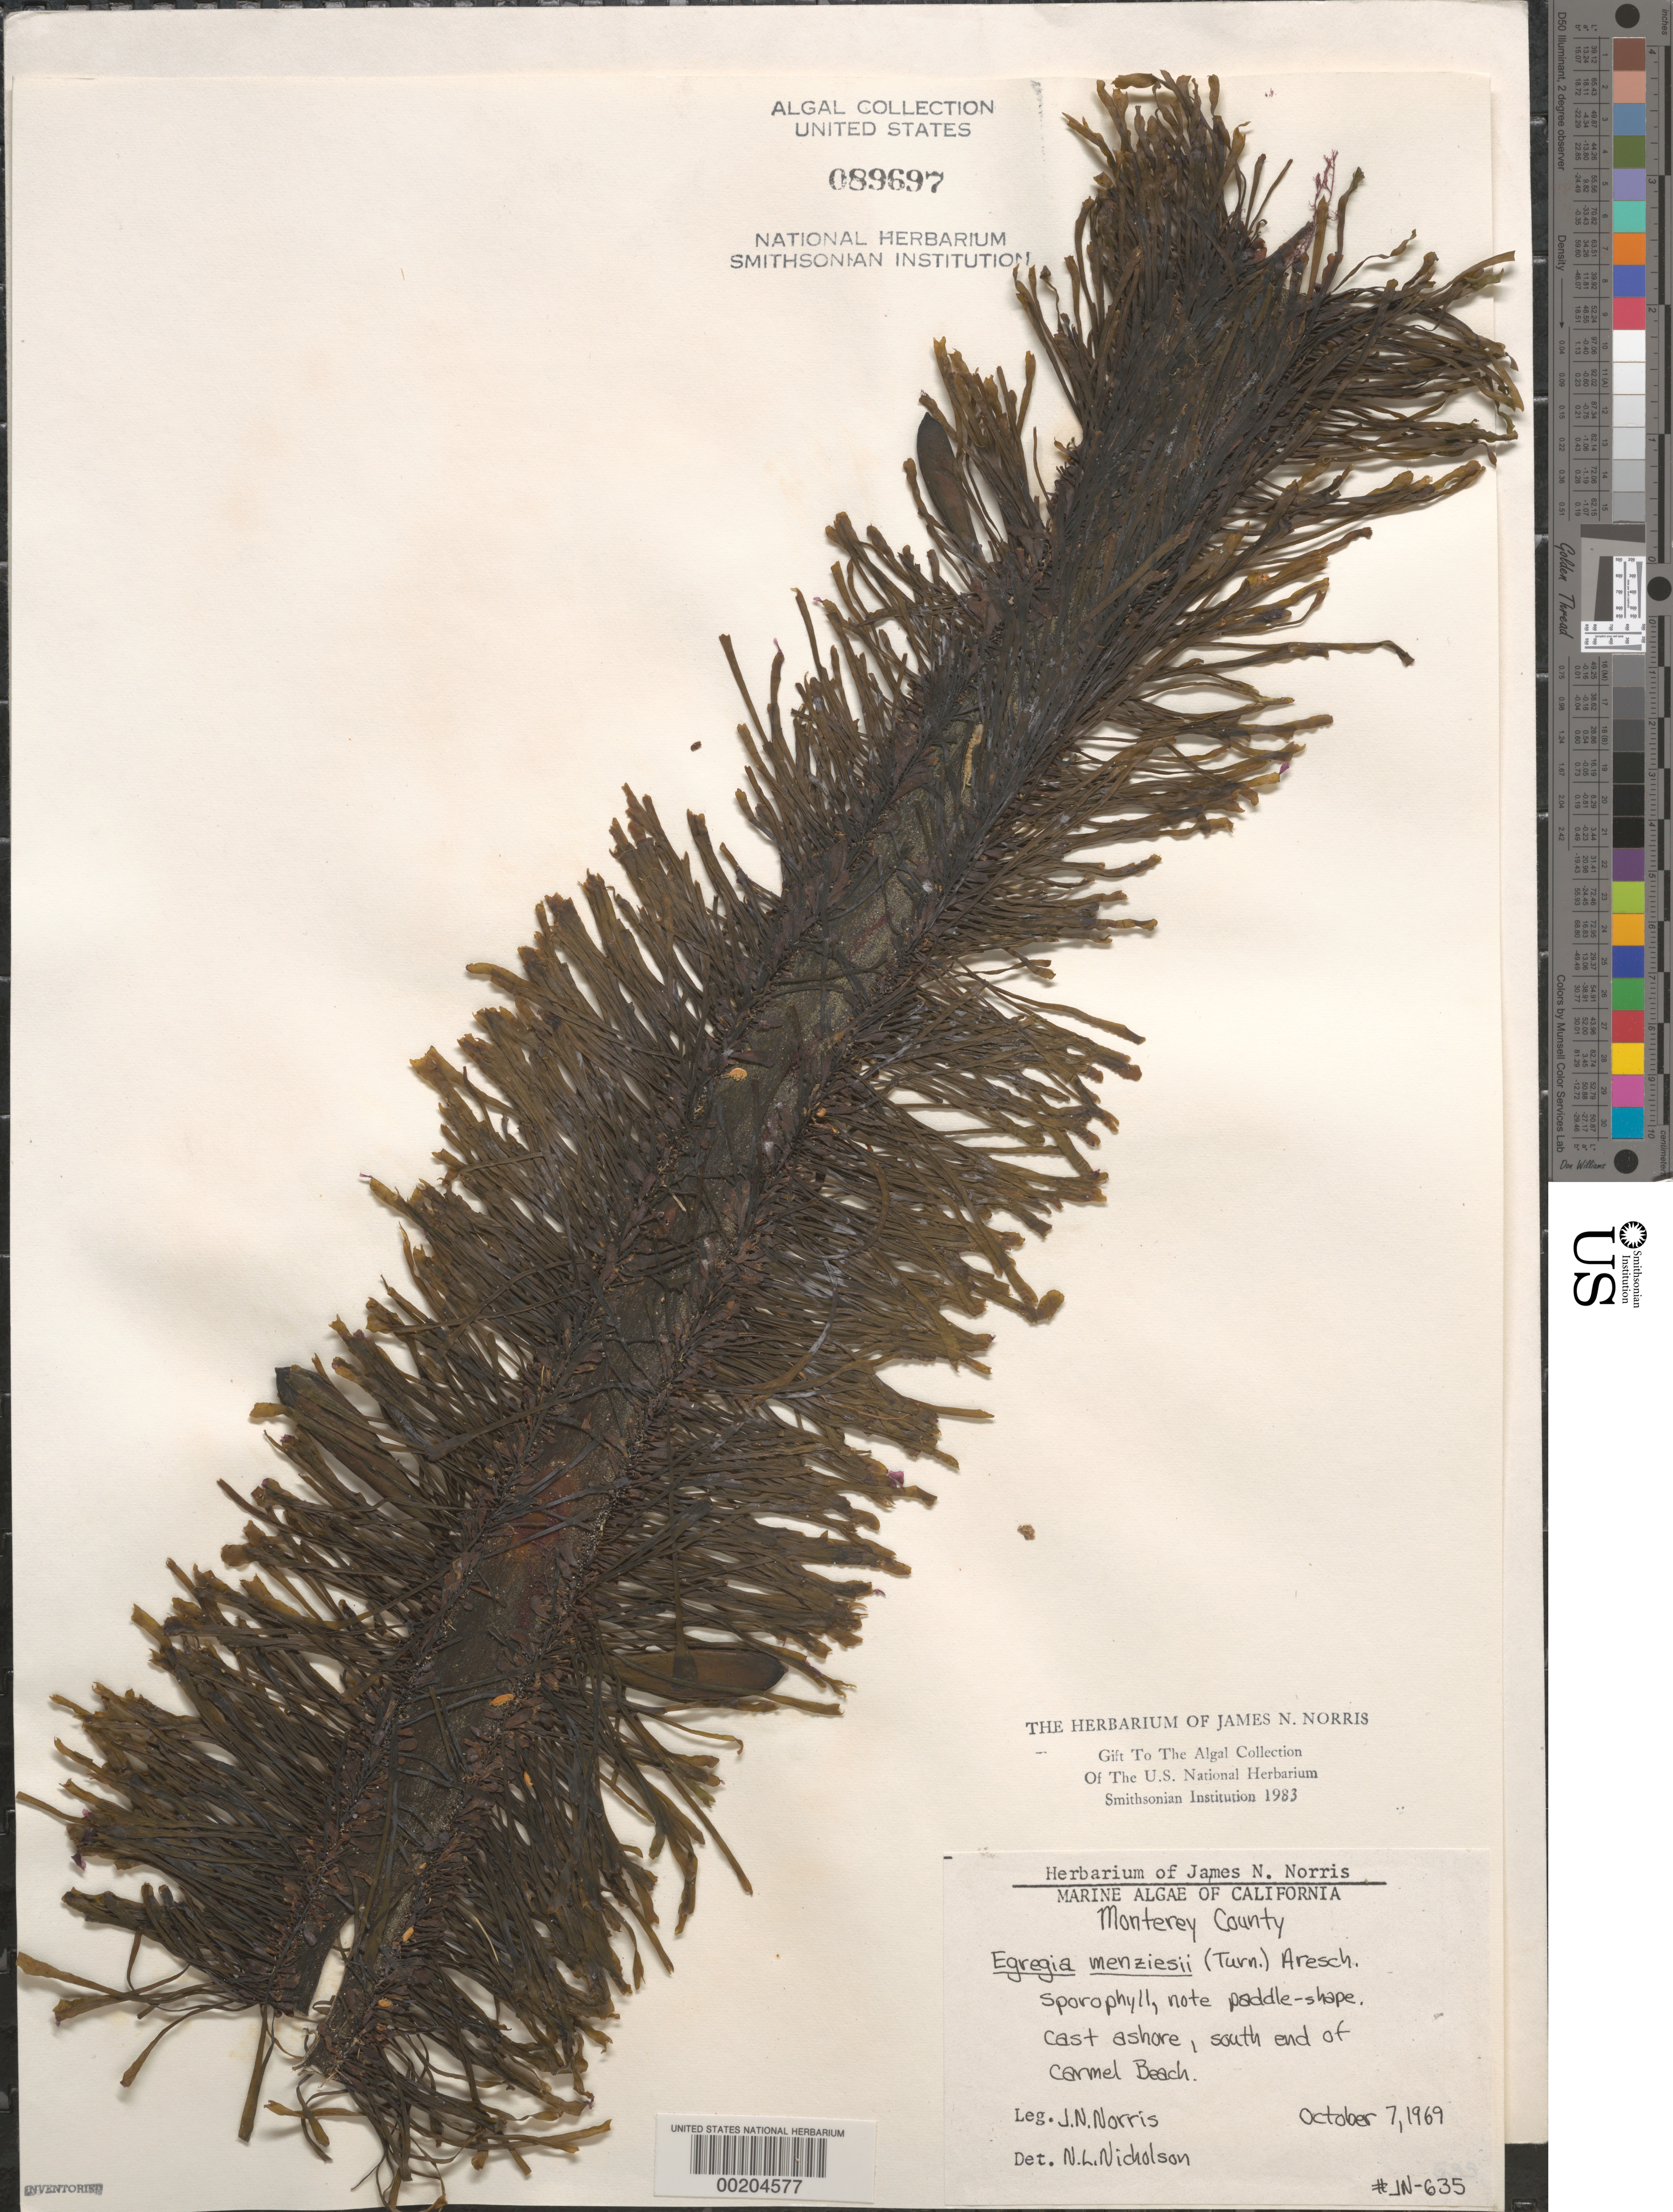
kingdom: Chromista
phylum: Ochrophyta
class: Phaeophyceae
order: Laminariales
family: Lessoniaceae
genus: Egregia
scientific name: Egregia menziesii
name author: (Turner) Aresch.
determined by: Nicholson, Nancy L.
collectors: J. N. Norris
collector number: JN-635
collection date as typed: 07 Oct 1969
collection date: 1969-10-07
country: United States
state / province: California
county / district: Monterey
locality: Carmel Beach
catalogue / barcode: US 89697